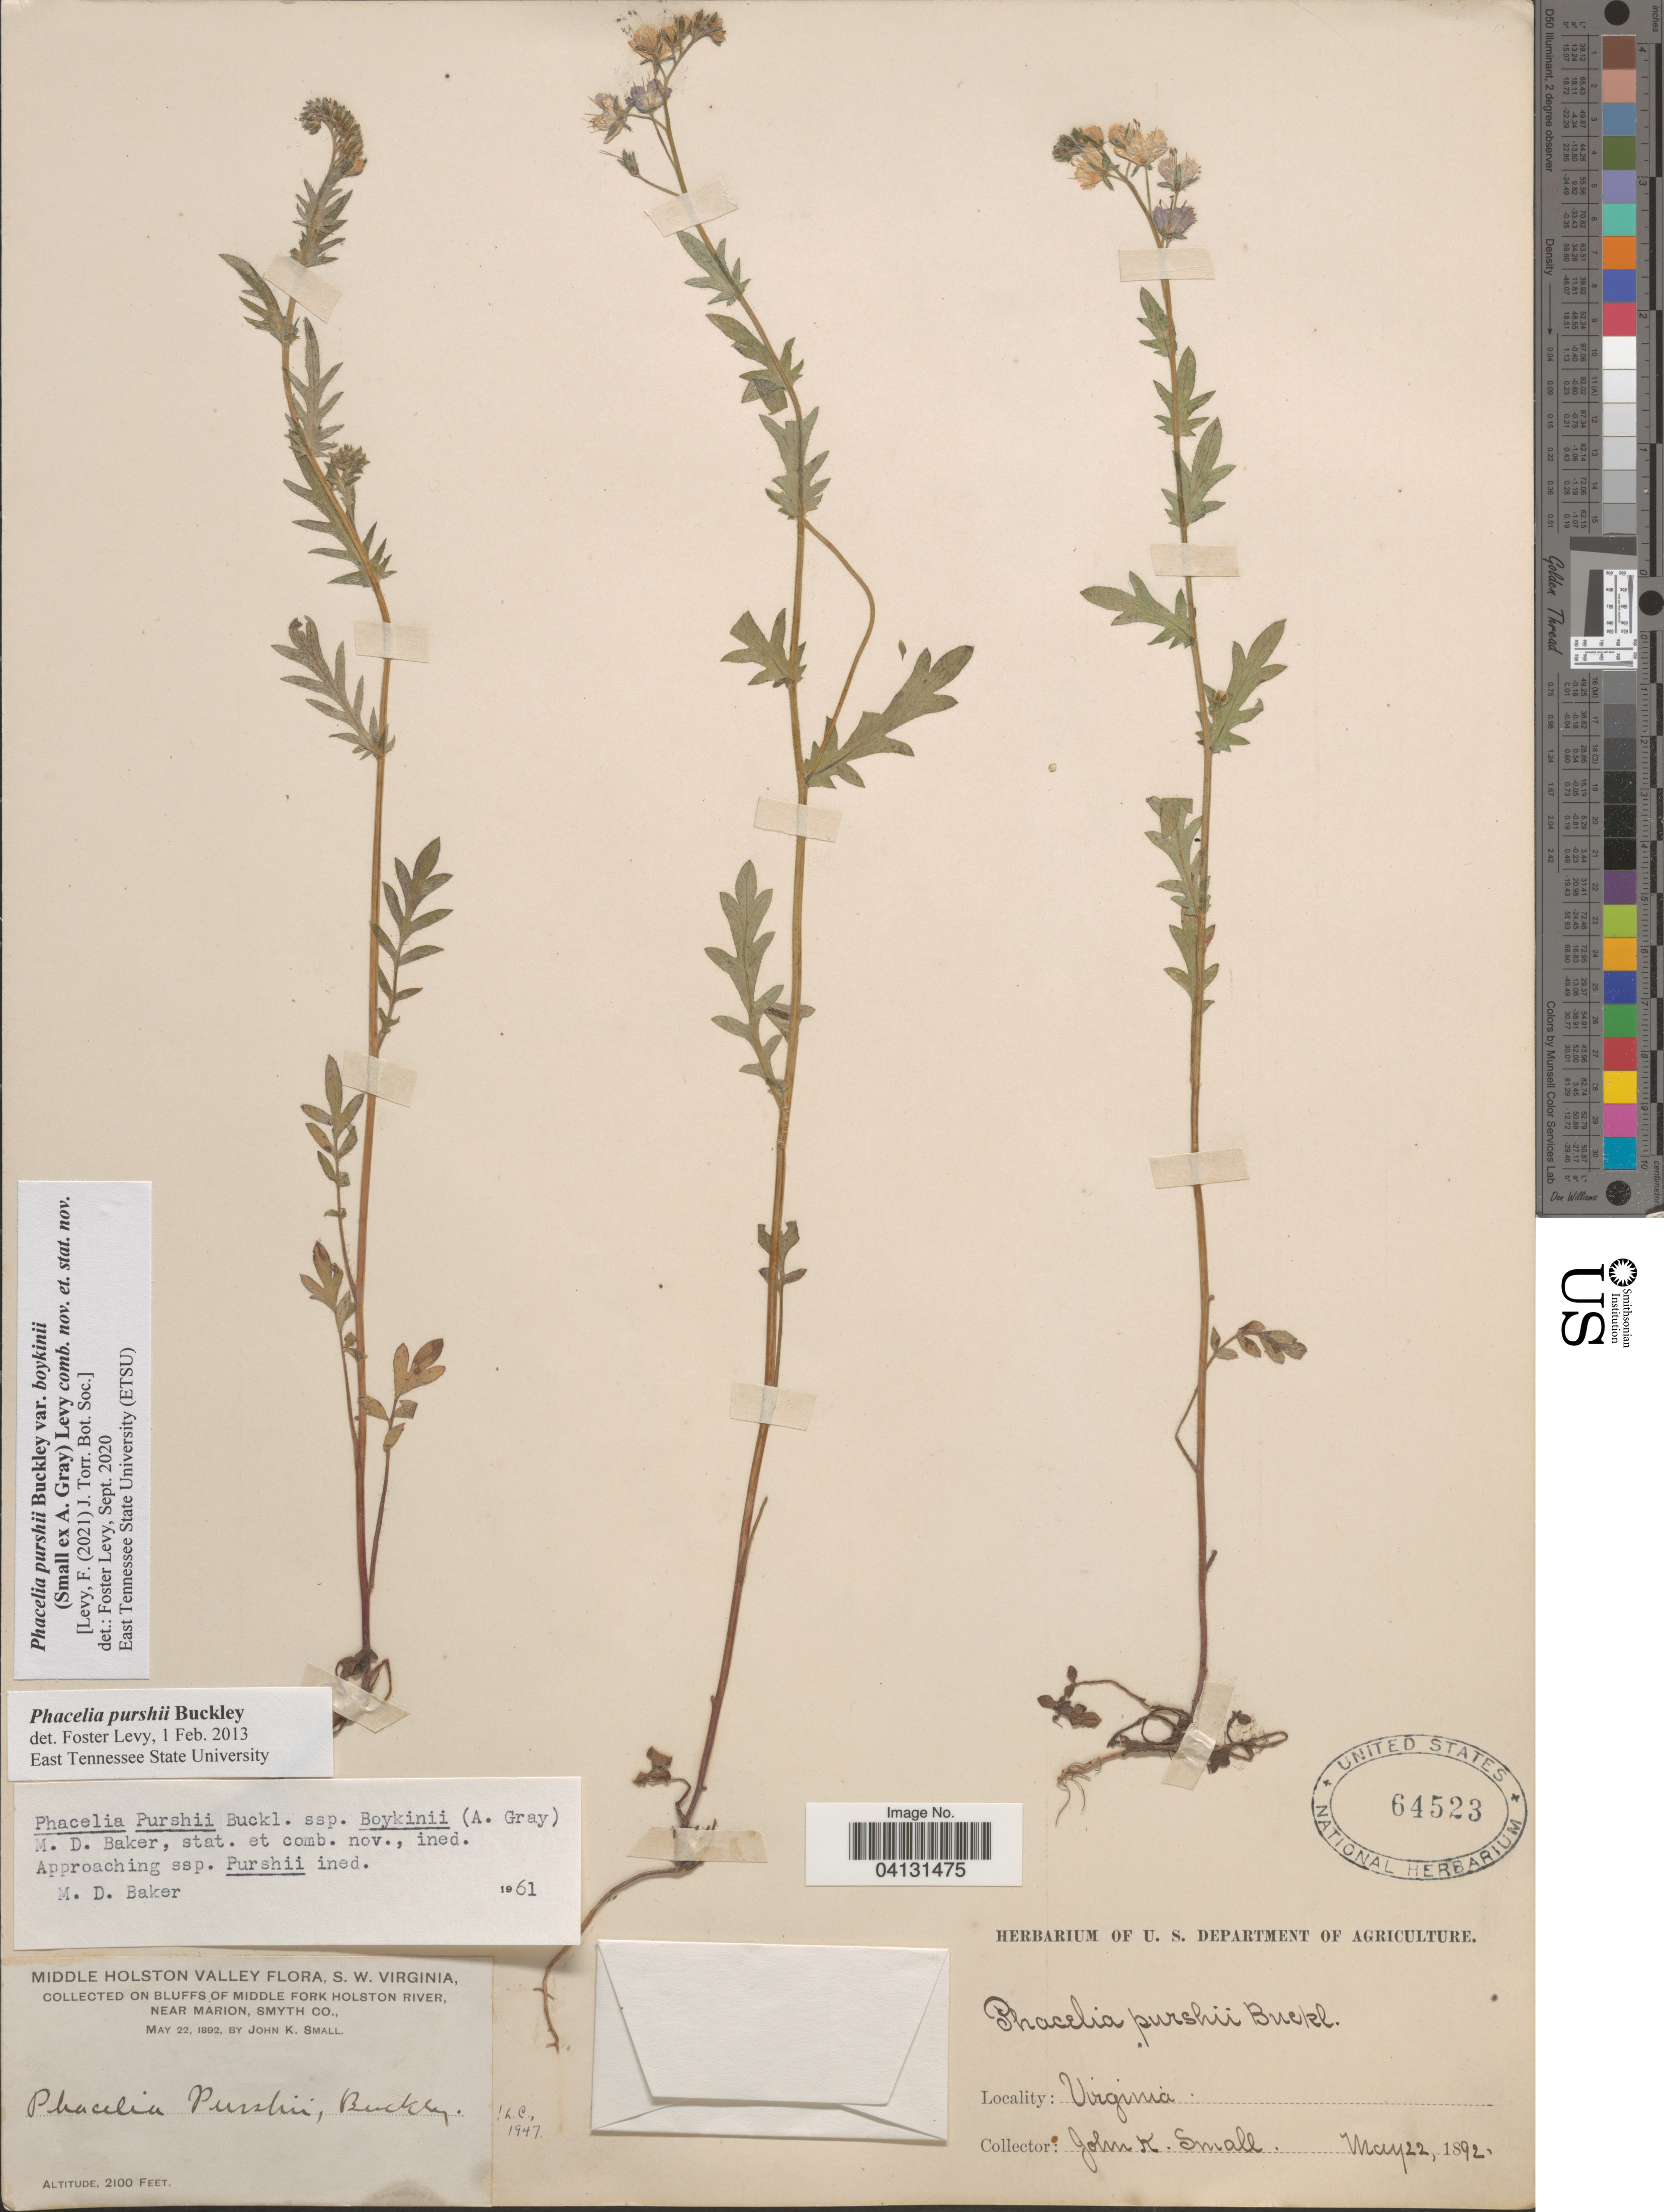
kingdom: Plantae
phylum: Tracheophyta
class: Magnoliopsida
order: Boraginales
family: Hydrophyllaceae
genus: Phacelia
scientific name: Phacelia purshii var. boykinii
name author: (Small ex A. Gray) Levy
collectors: J. K. Small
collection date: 1892-05-22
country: United States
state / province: Virginia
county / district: Smyth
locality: Middle Holston Valley, S. W. Virginia. On bluffs of Middle Fork Holston River, near Marion, Smyth Co.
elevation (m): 640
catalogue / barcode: US 64523